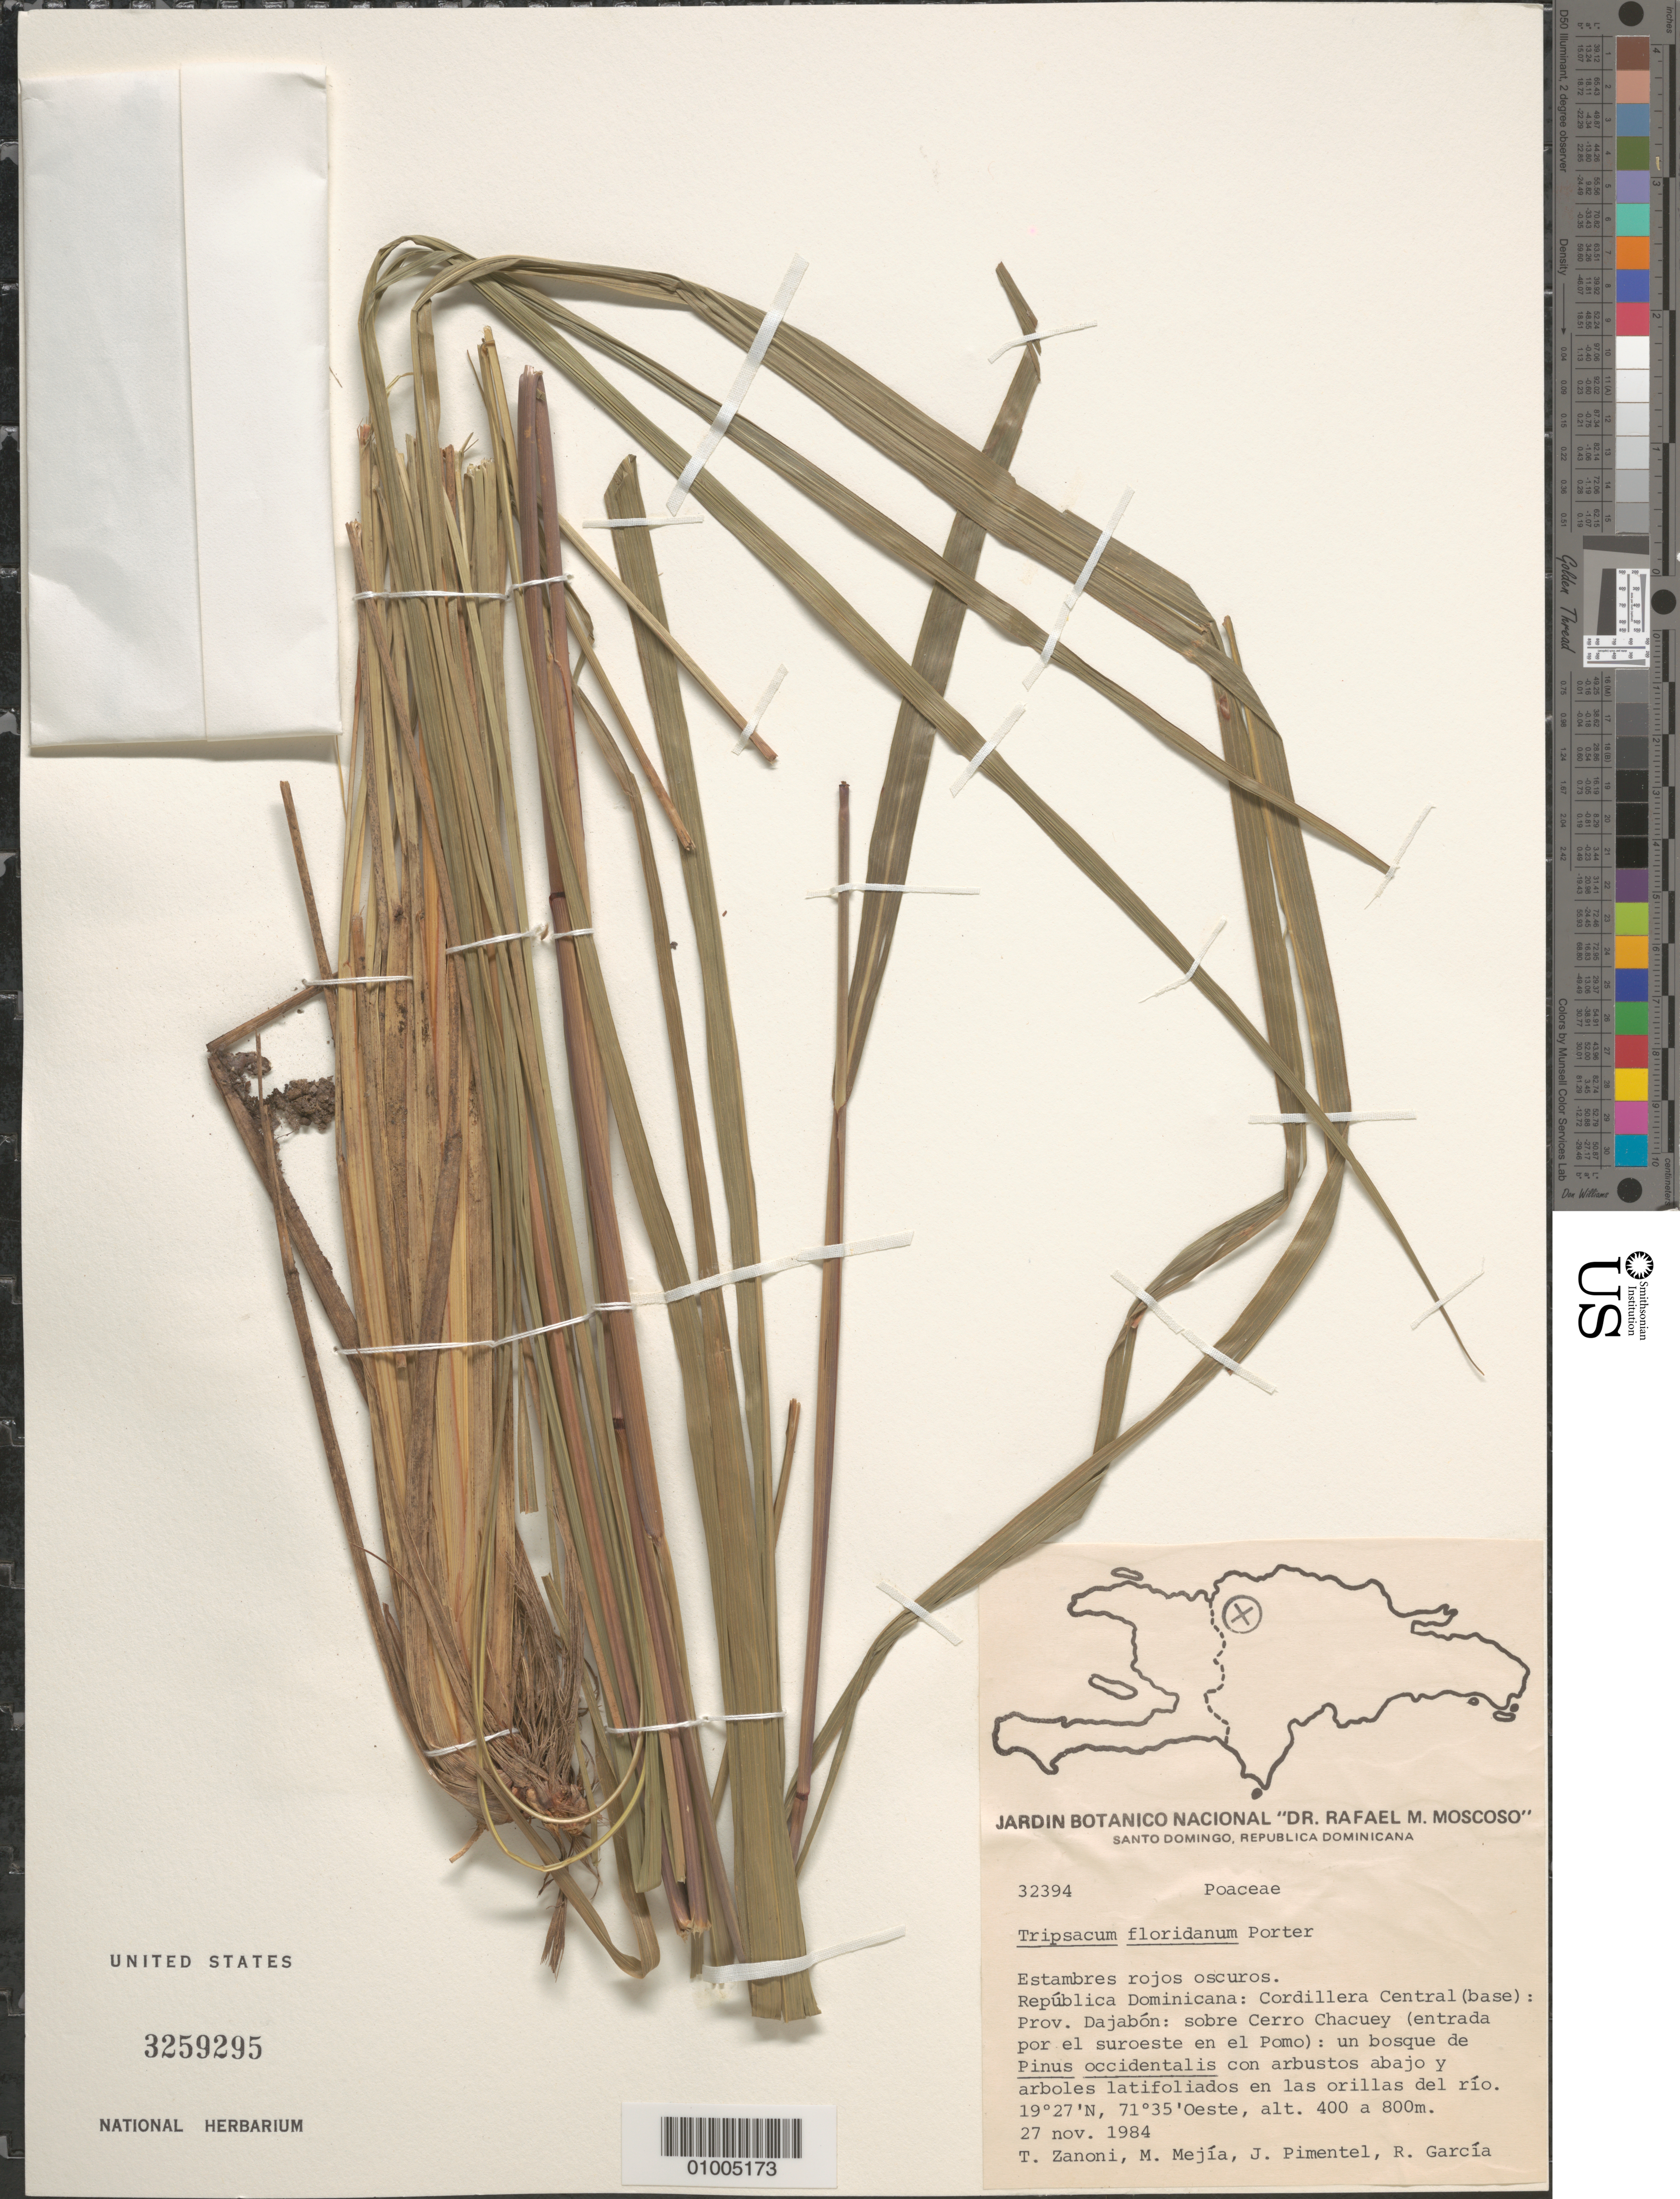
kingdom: Plantae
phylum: Tracheophyta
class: Liliopsida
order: Poales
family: Poaceae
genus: Tripsacum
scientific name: Tripsacum dactyloides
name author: (L.) L.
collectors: T. A. Zanoni, M. Mejia, J. Pimentel & R. G. García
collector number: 32394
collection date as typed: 27 Nov 1984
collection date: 1984-11-27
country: Dominican Republic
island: Hispaniola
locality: Republica Dominicana: Cordillera Central (base): Prov. Dajabon; sobre Cerro Chacuey (entrada por el suroeste en el Pomo). (Spanish)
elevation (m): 400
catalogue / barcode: US 3259295